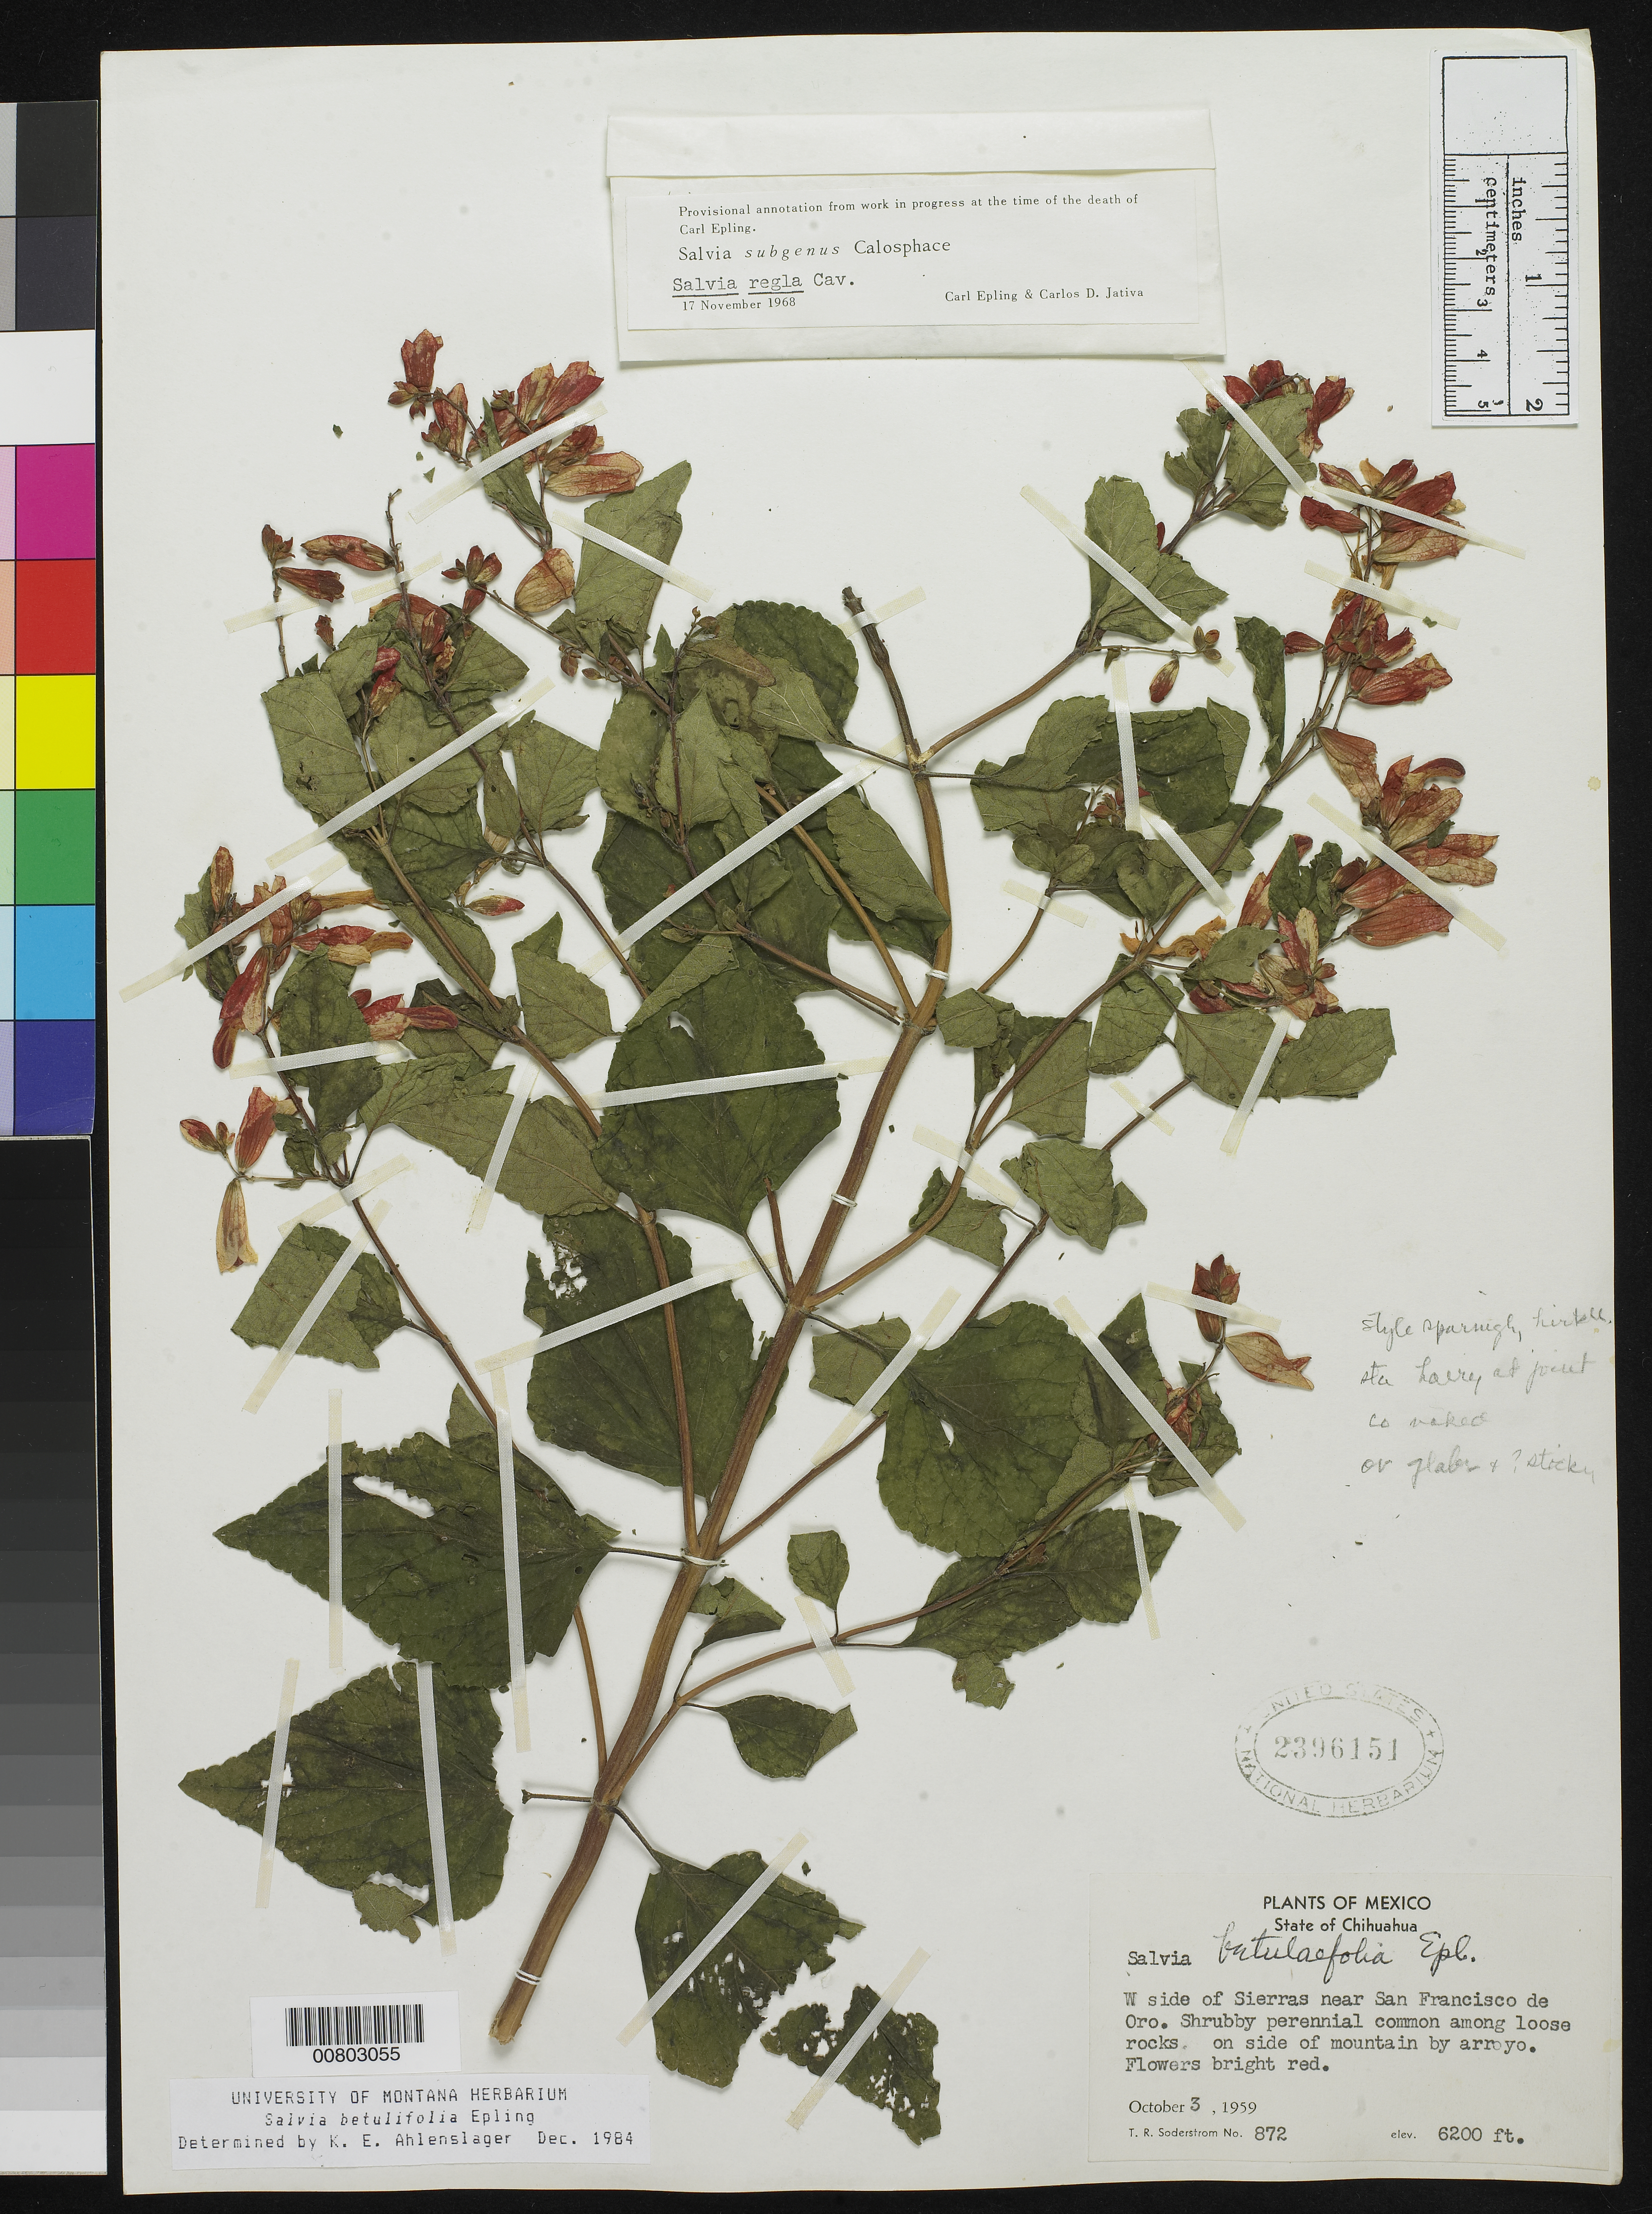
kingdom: Plantae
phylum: Tracheophyta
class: Magnoliopsida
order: Lamiales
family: Lamiaceae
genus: Salvia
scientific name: Salvia betulifolia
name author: Epling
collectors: T. R. Soderstrom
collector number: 872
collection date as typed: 03 Oct 1959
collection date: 1959-10-03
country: Mexico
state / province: Chihuahua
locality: W side of Sierras near San Francisco de Oro.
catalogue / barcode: US 2396151